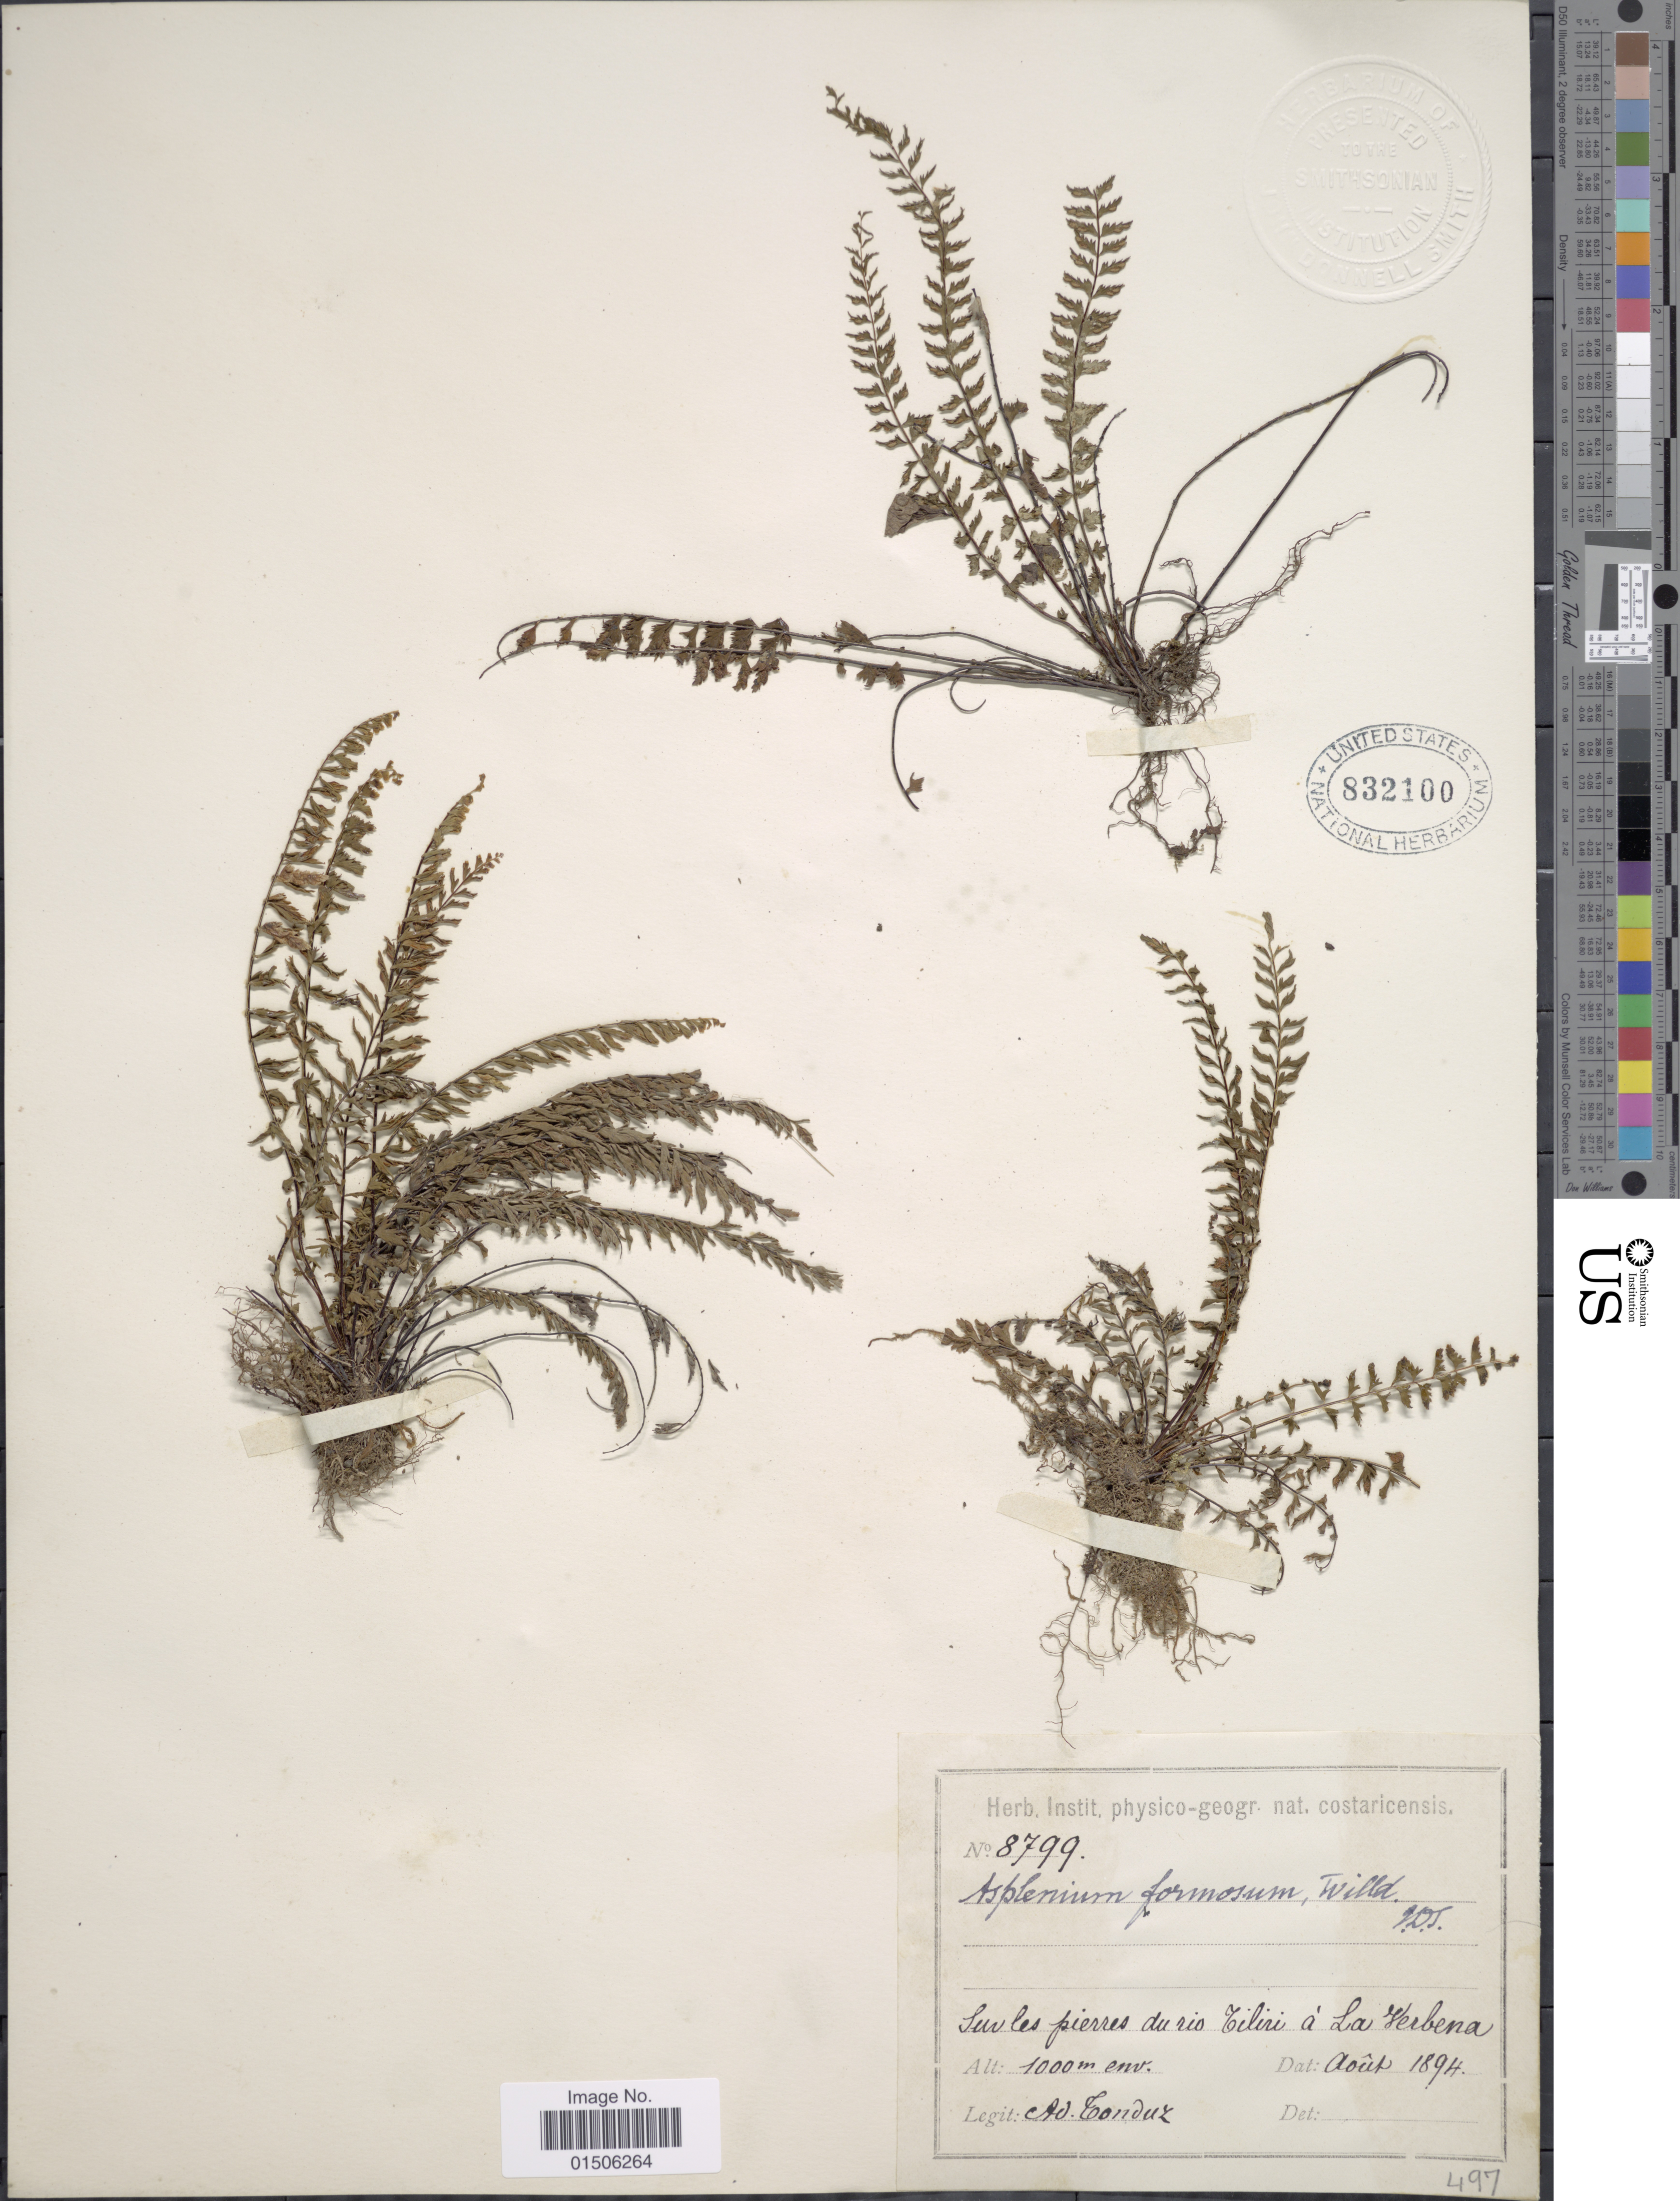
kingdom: Plantae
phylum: Tracheophyta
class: Polypodiopsida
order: Polypodiales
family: Aspleniaceae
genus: Asplenium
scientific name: Asplenium formosum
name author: Willd.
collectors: A. Tonduz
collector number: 8799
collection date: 1894-08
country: Costa Rica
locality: Sur les pierres du rio Ciliri á La Verbena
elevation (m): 1000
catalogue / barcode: US 832100